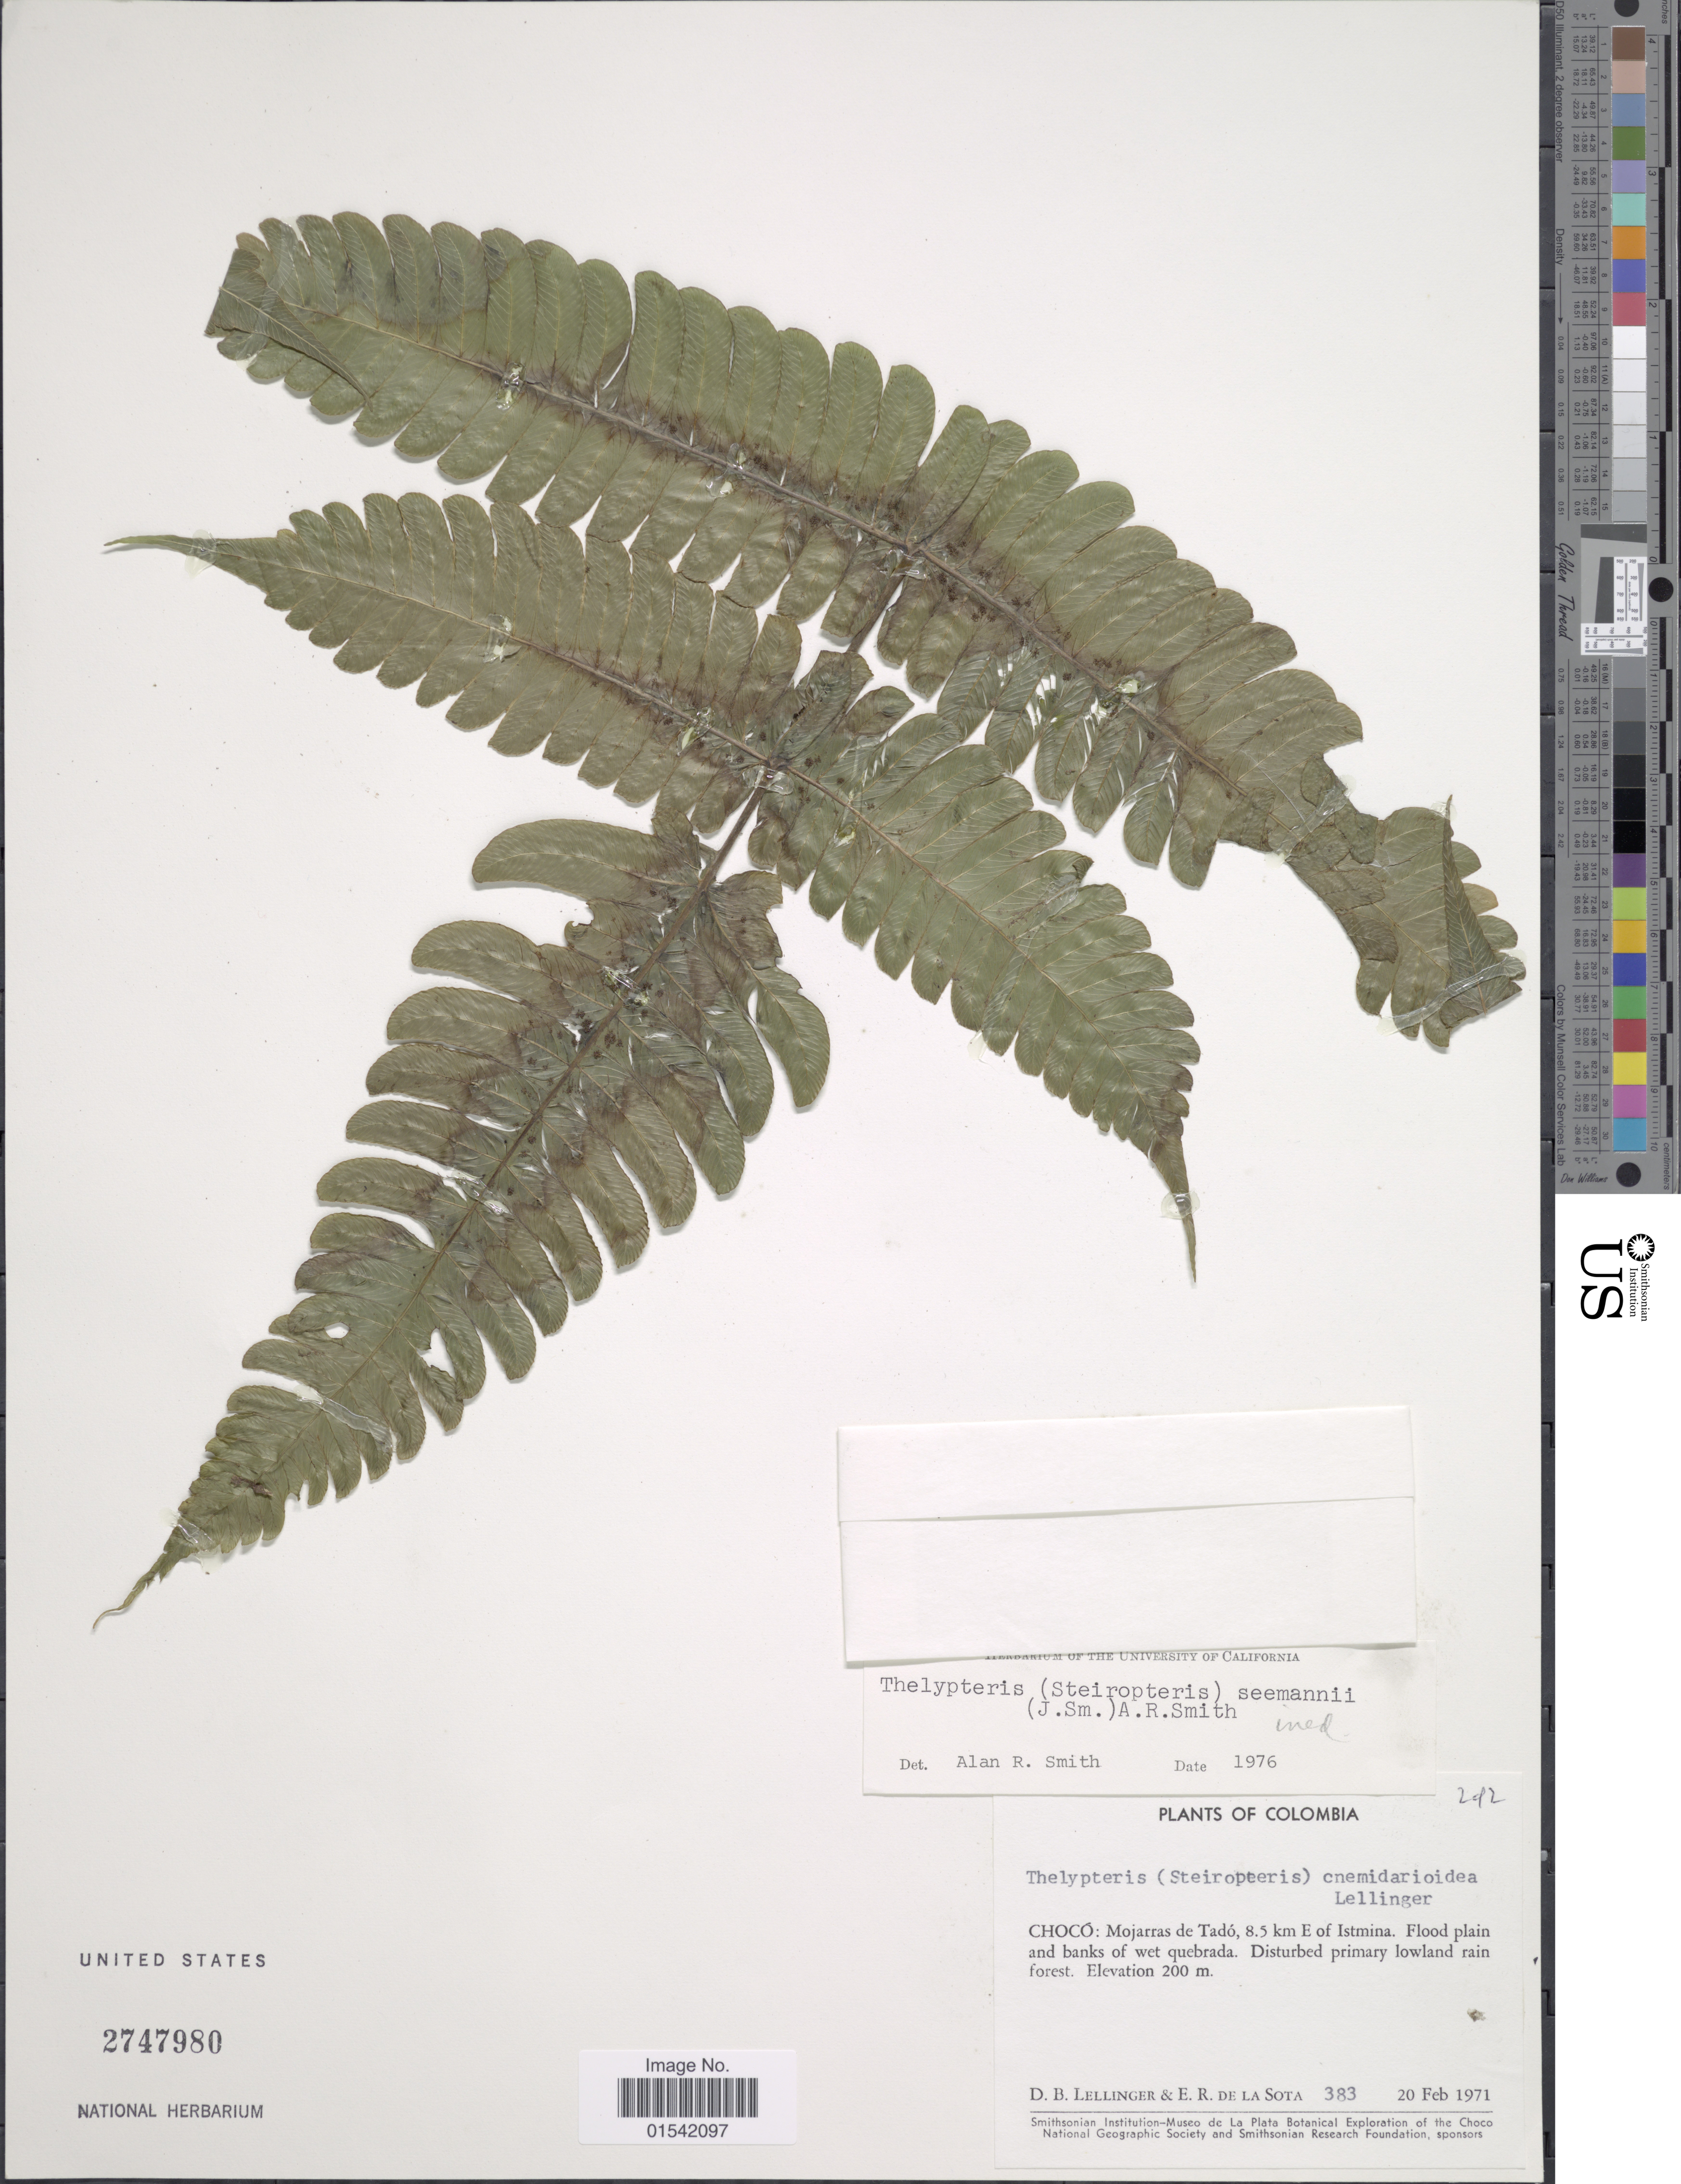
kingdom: Plantae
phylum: Tracheophyta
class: Polypodiopsida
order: Polypodiales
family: Thelypteridaceae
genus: Steiropteris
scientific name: Steiropteris seemannii (J. Sm.) comb. nov., ined. 2015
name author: (J. Sm.)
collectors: D. B. Lellinger & E. R. de la Sota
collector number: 383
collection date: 1971-02-20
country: Colombia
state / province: Chocó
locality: Mojarras de Tadó, 8.5 km E of Istmina. Flood plain and banks of wet quebrada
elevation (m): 200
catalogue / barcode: US 2747980